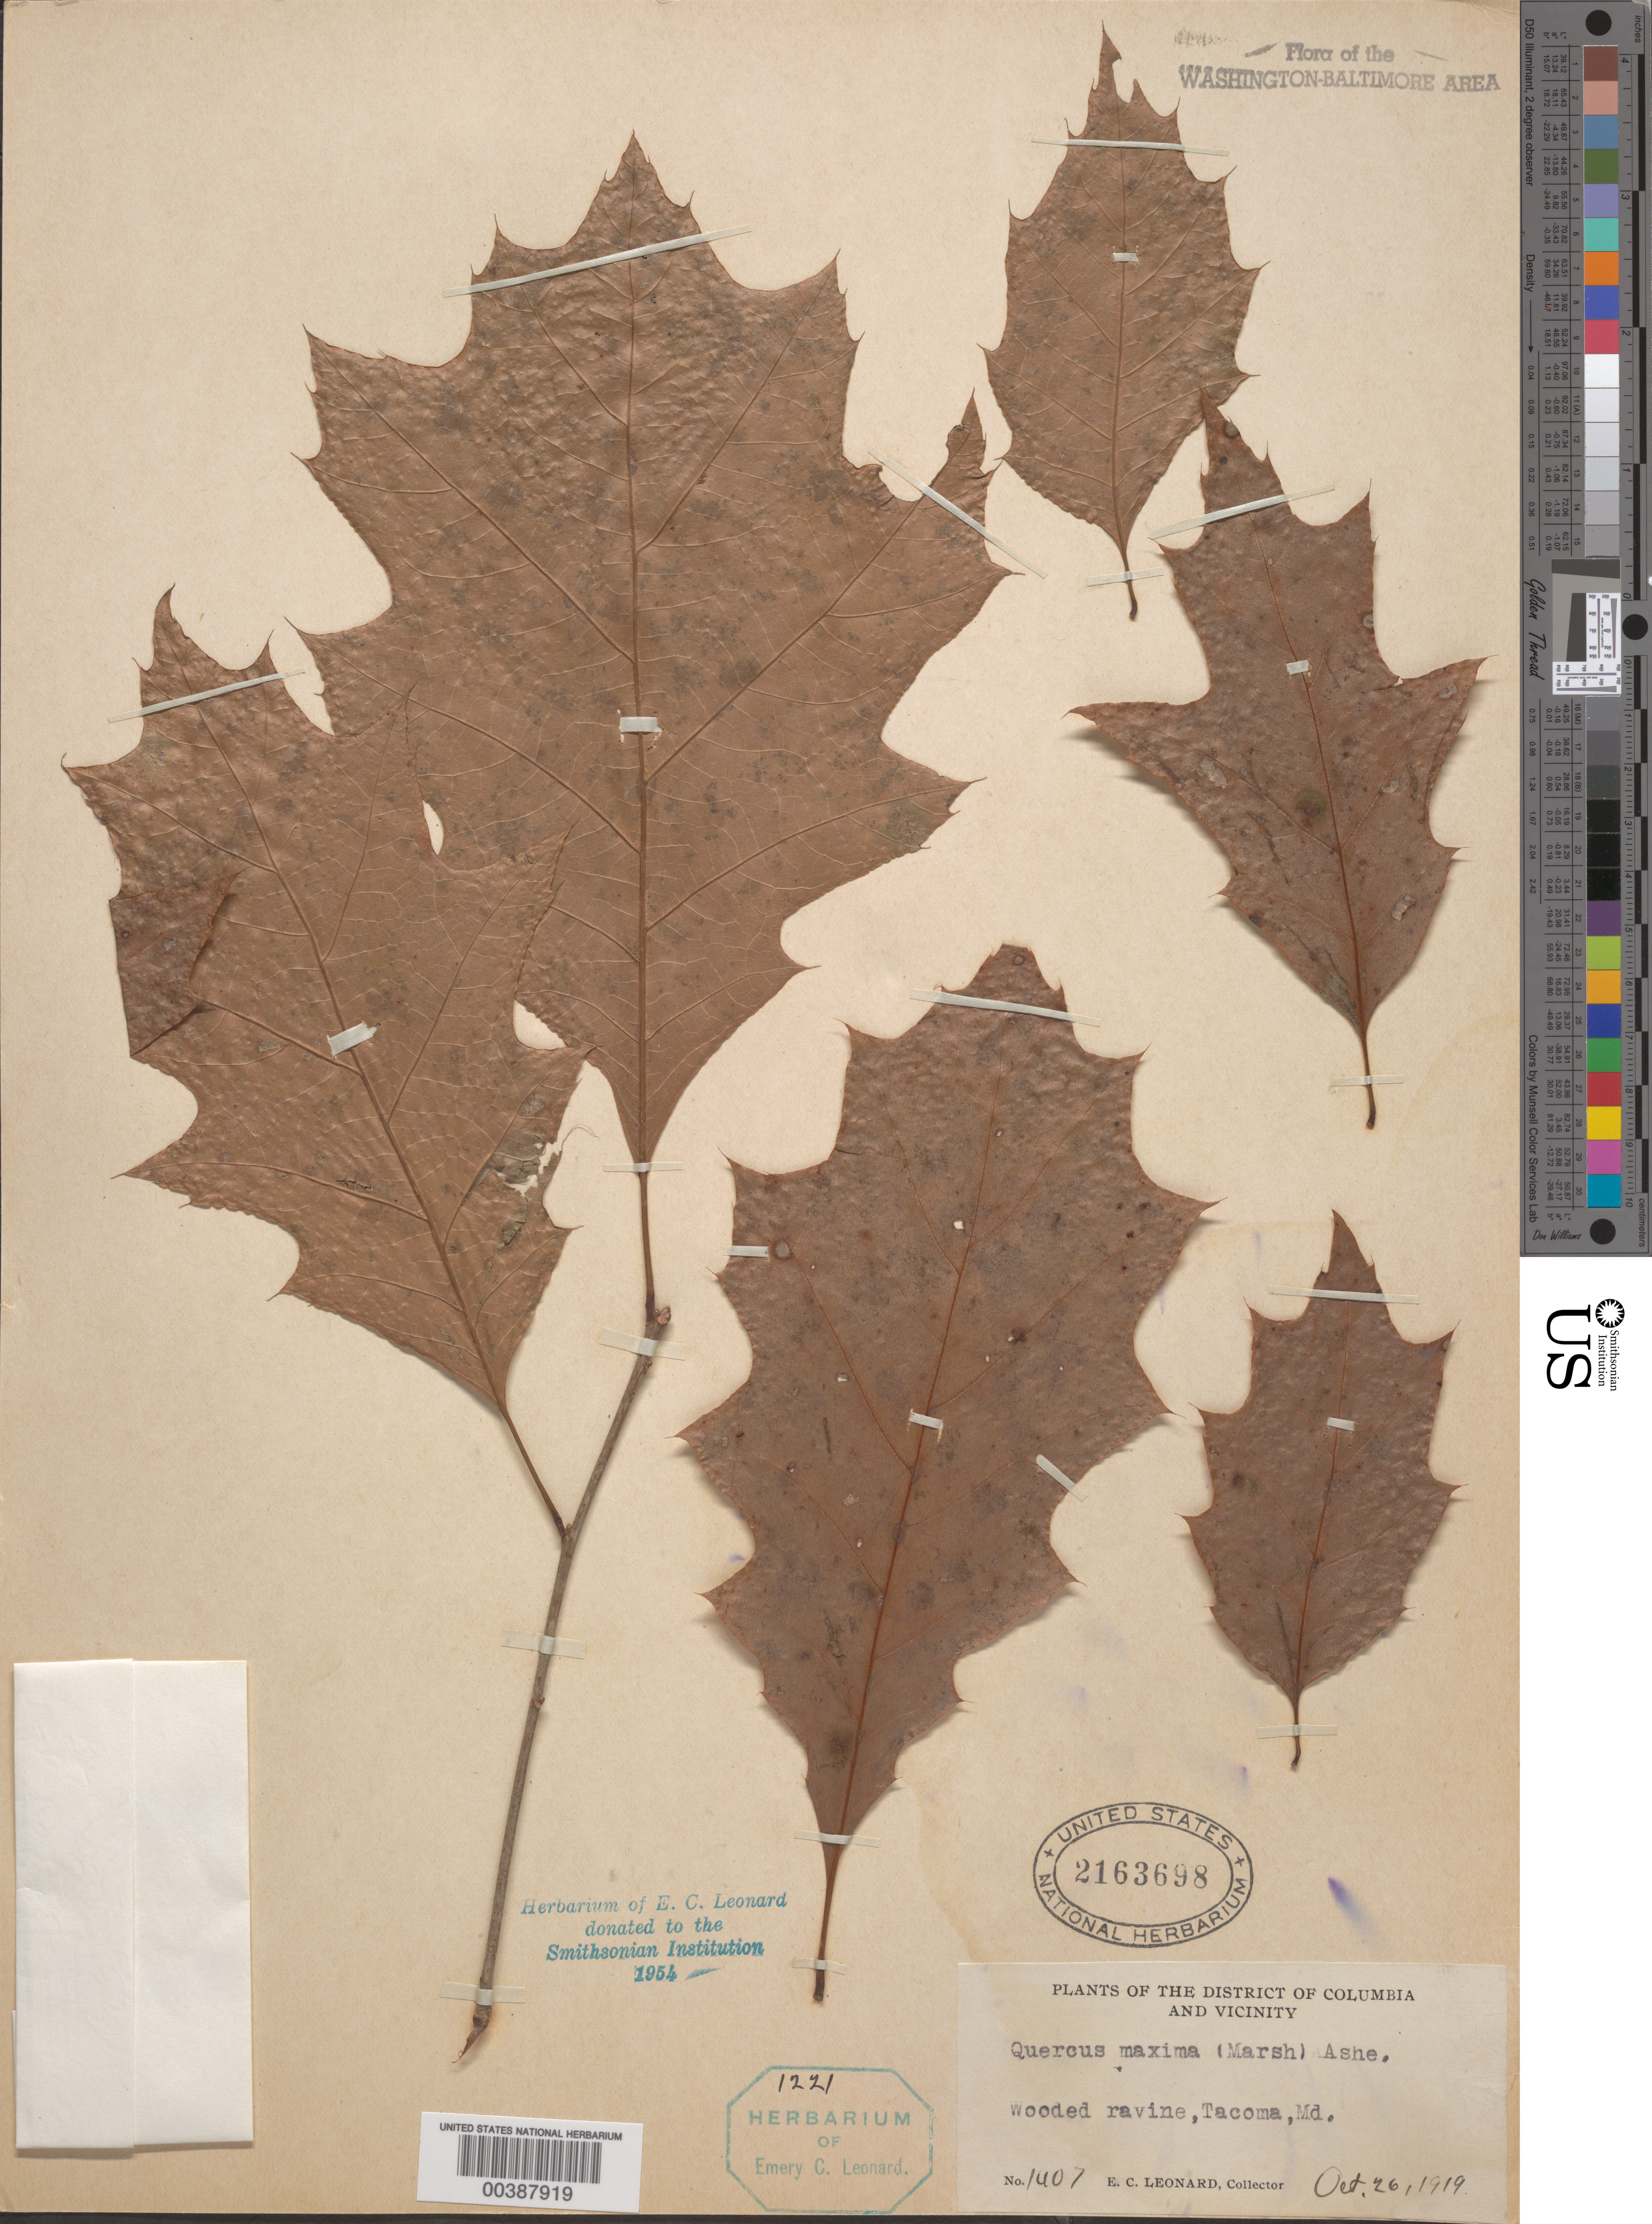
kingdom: Plantae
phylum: Tracheophyta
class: Magnoliopsida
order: Fagales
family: Fagaceae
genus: Quercus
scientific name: Quercus rubra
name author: L.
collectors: E. C. Leonard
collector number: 1407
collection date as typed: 26 Oct 1919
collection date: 1919-10-26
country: United States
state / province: Maryland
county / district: Montgomery / Prince George's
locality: Takoma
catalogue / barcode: US 2163698